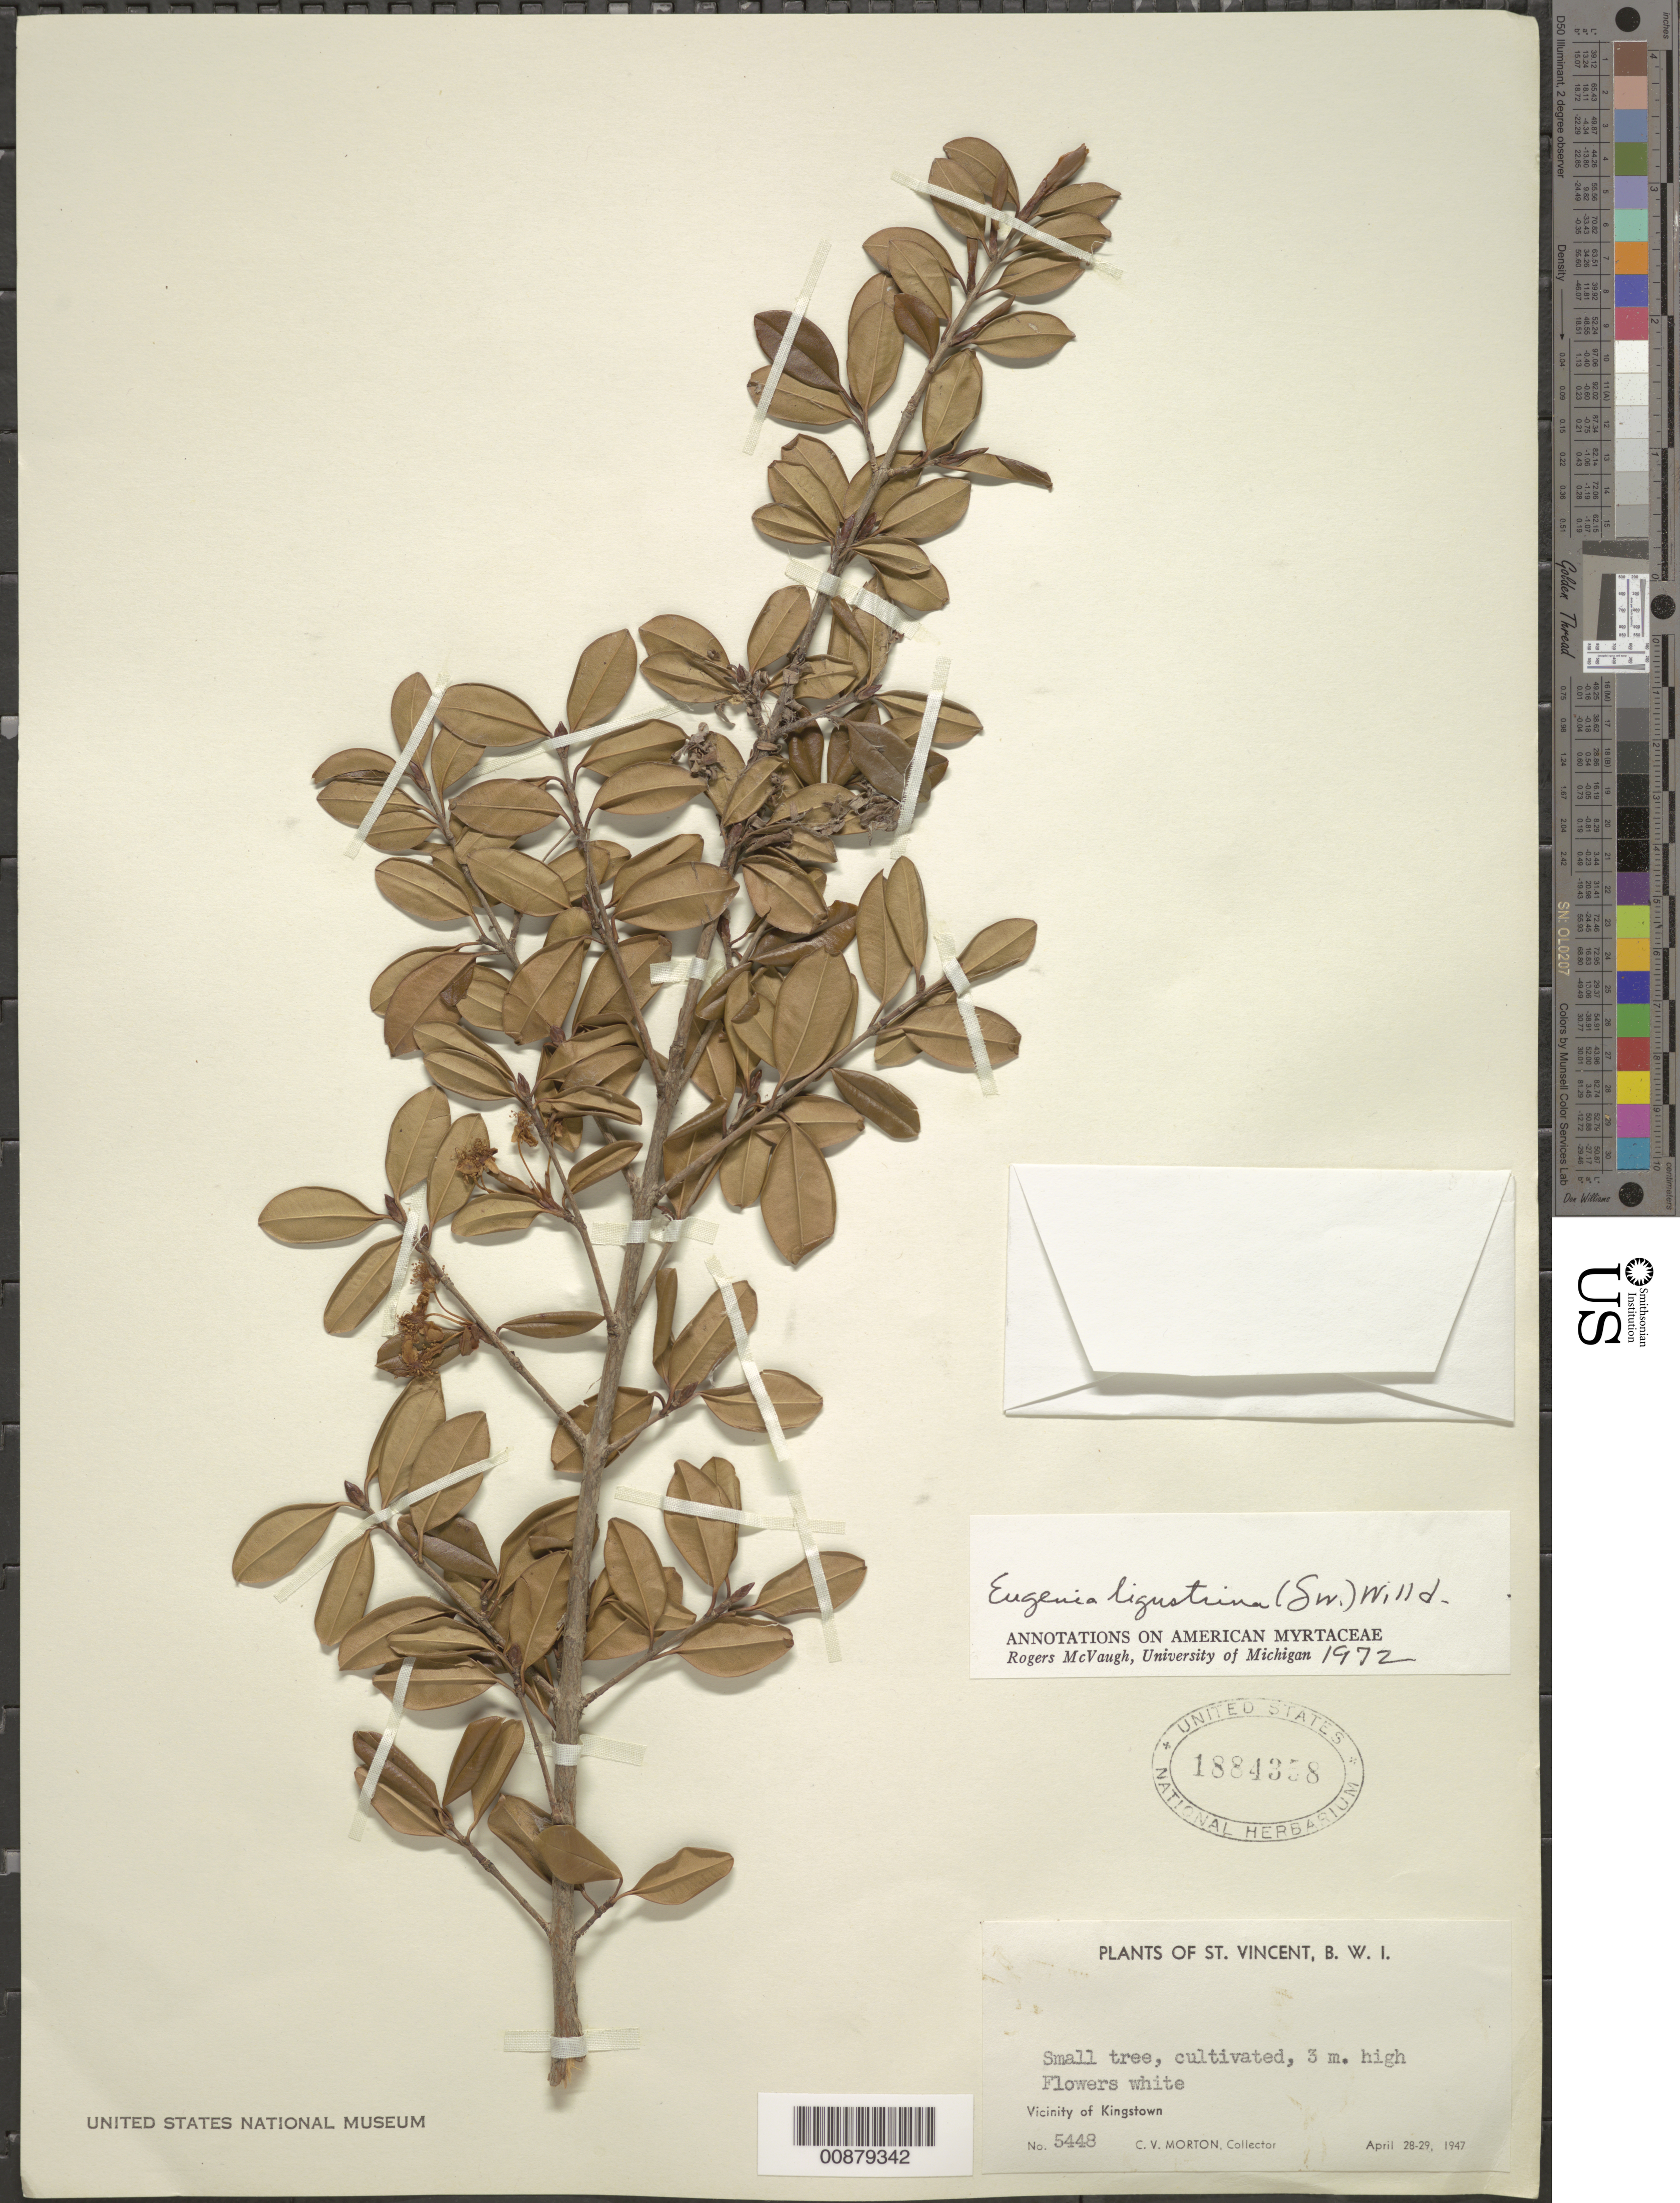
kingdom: Plantae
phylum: Tracheophyta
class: Magnoliopsida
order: Myrtales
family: Myrtaceae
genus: Eugenia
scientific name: Eugenia ligustrina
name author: (Sw.) Willd.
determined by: McVaugh, R.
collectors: C. V. Morton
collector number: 5448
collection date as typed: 28 Apr 1947 to 29 Apr 1947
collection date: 1947-04-28/1947-04-29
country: St. Vincent - Grenadines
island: St. Vincent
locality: Kingstown, vicinity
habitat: Cultivated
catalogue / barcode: US 1884358